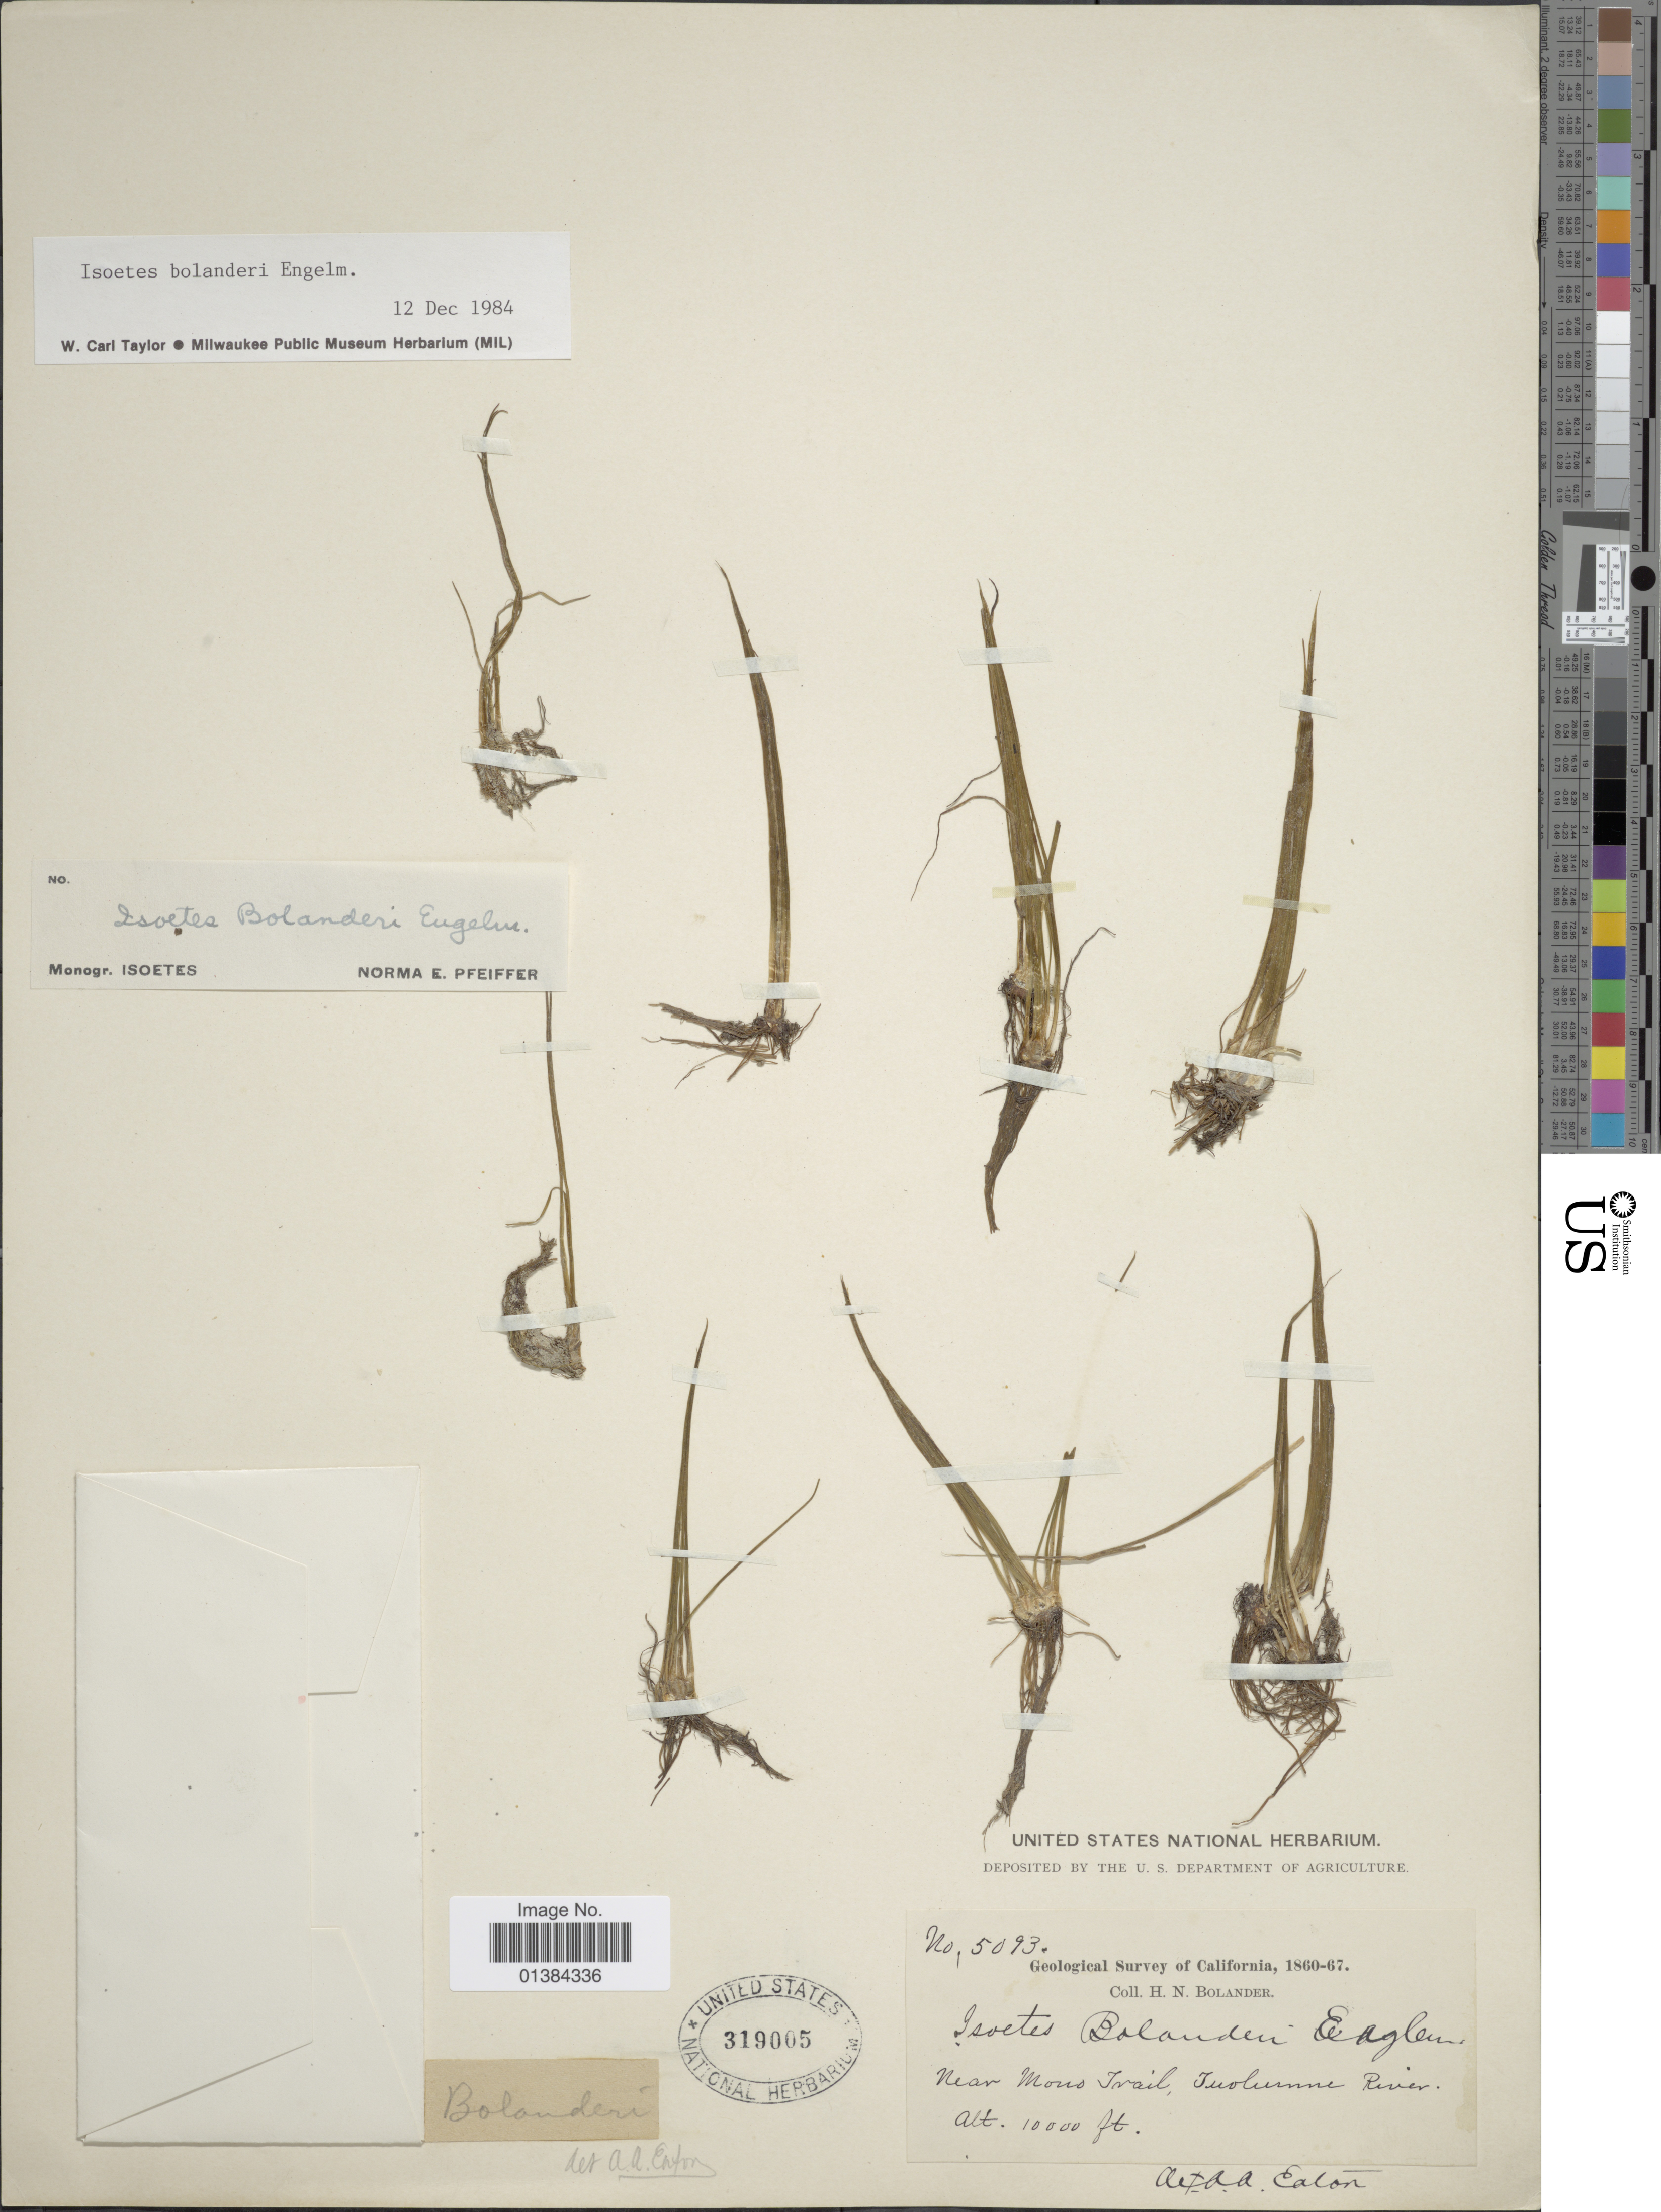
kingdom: Plantae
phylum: Tracheophyta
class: Lycopodiopsida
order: Isoetales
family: Isoetaceae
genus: Isoetes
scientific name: Isoetes bolanderi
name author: Engelm.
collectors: H. Bolander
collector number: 5093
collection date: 1860/1867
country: United States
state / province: California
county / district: Tuolumne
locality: Near Mono Trail, Tuolumne River.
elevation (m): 3048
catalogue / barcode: US 319005